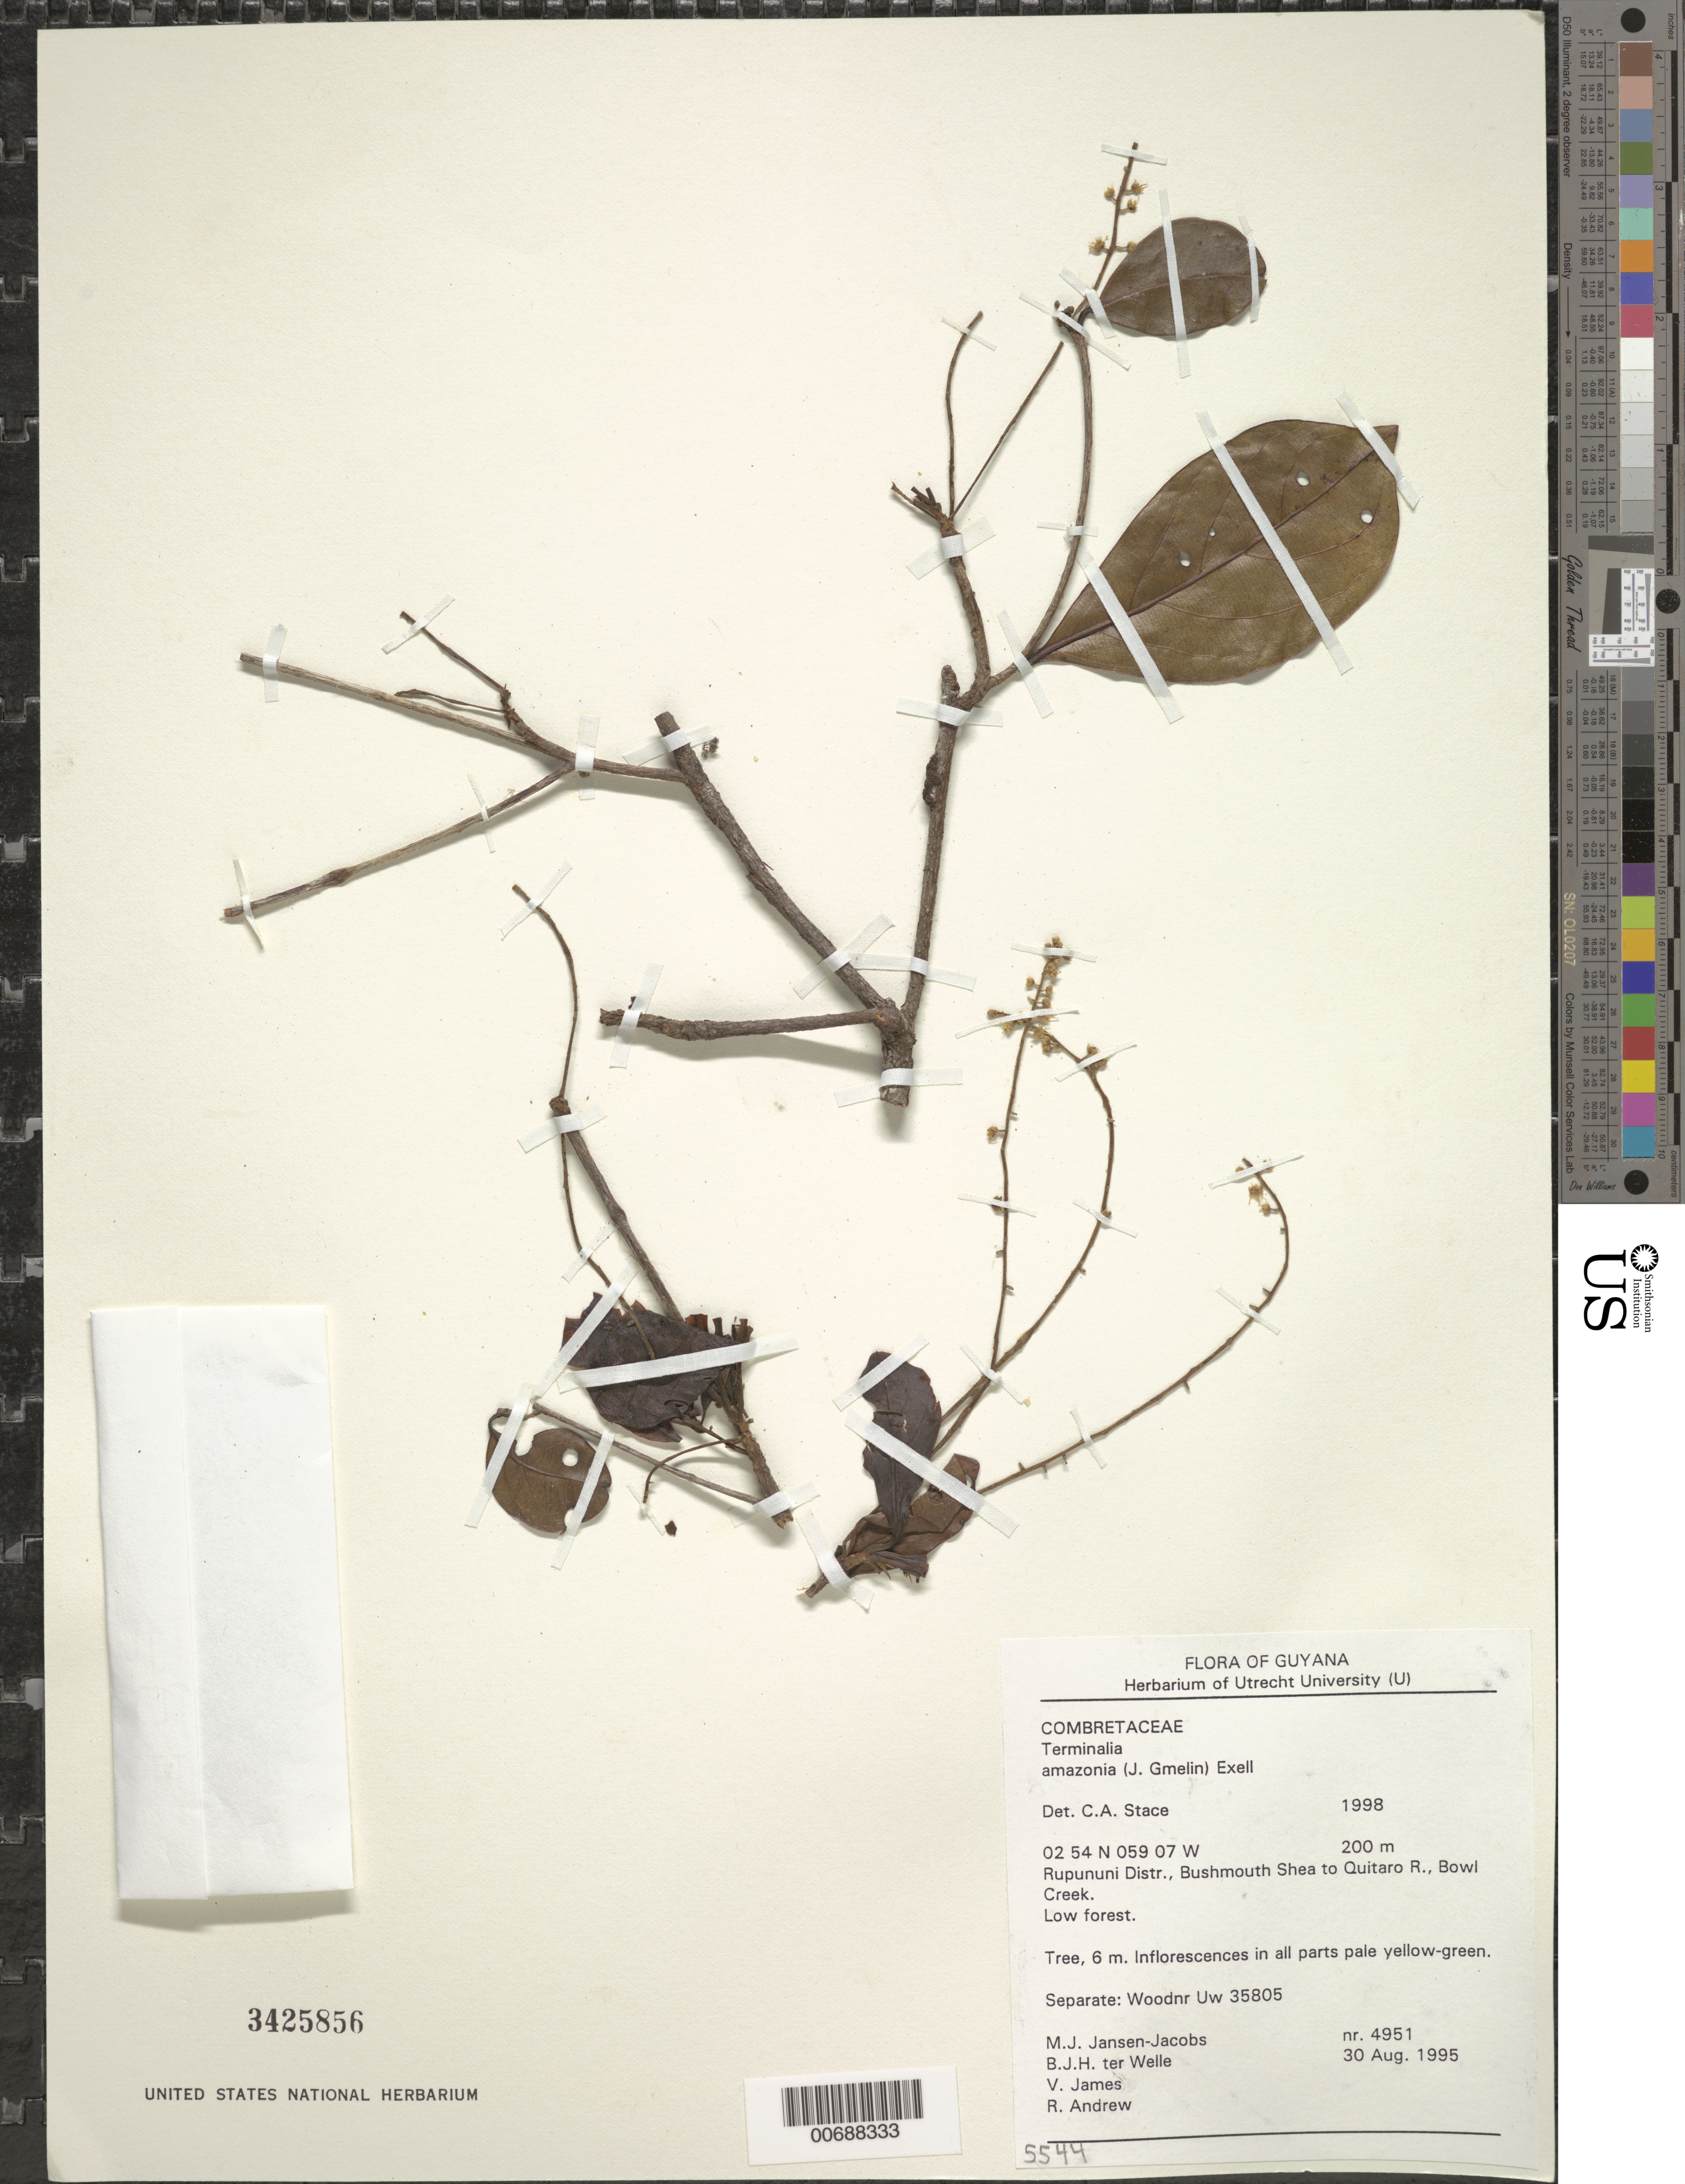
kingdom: Plantae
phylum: Tracheophyta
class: Magnoliopsida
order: Myrtales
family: Combretaceae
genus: Terminalia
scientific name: Terminalia amazonia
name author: (J.F. Gmel.) Exell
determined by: Stace, C. A.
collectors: M. J. Jansen-Jacobs, B. Welle, V. James & R. Andrew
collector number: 4951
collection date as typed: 30-Aug-95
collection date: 1995-08-30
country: Guyana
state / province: U. Takutu-U. Essequibo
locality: Bowl Creek, Bushmouth, Shea to Quitaro River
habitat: Low forest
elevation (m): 200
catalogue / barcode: US 3425856